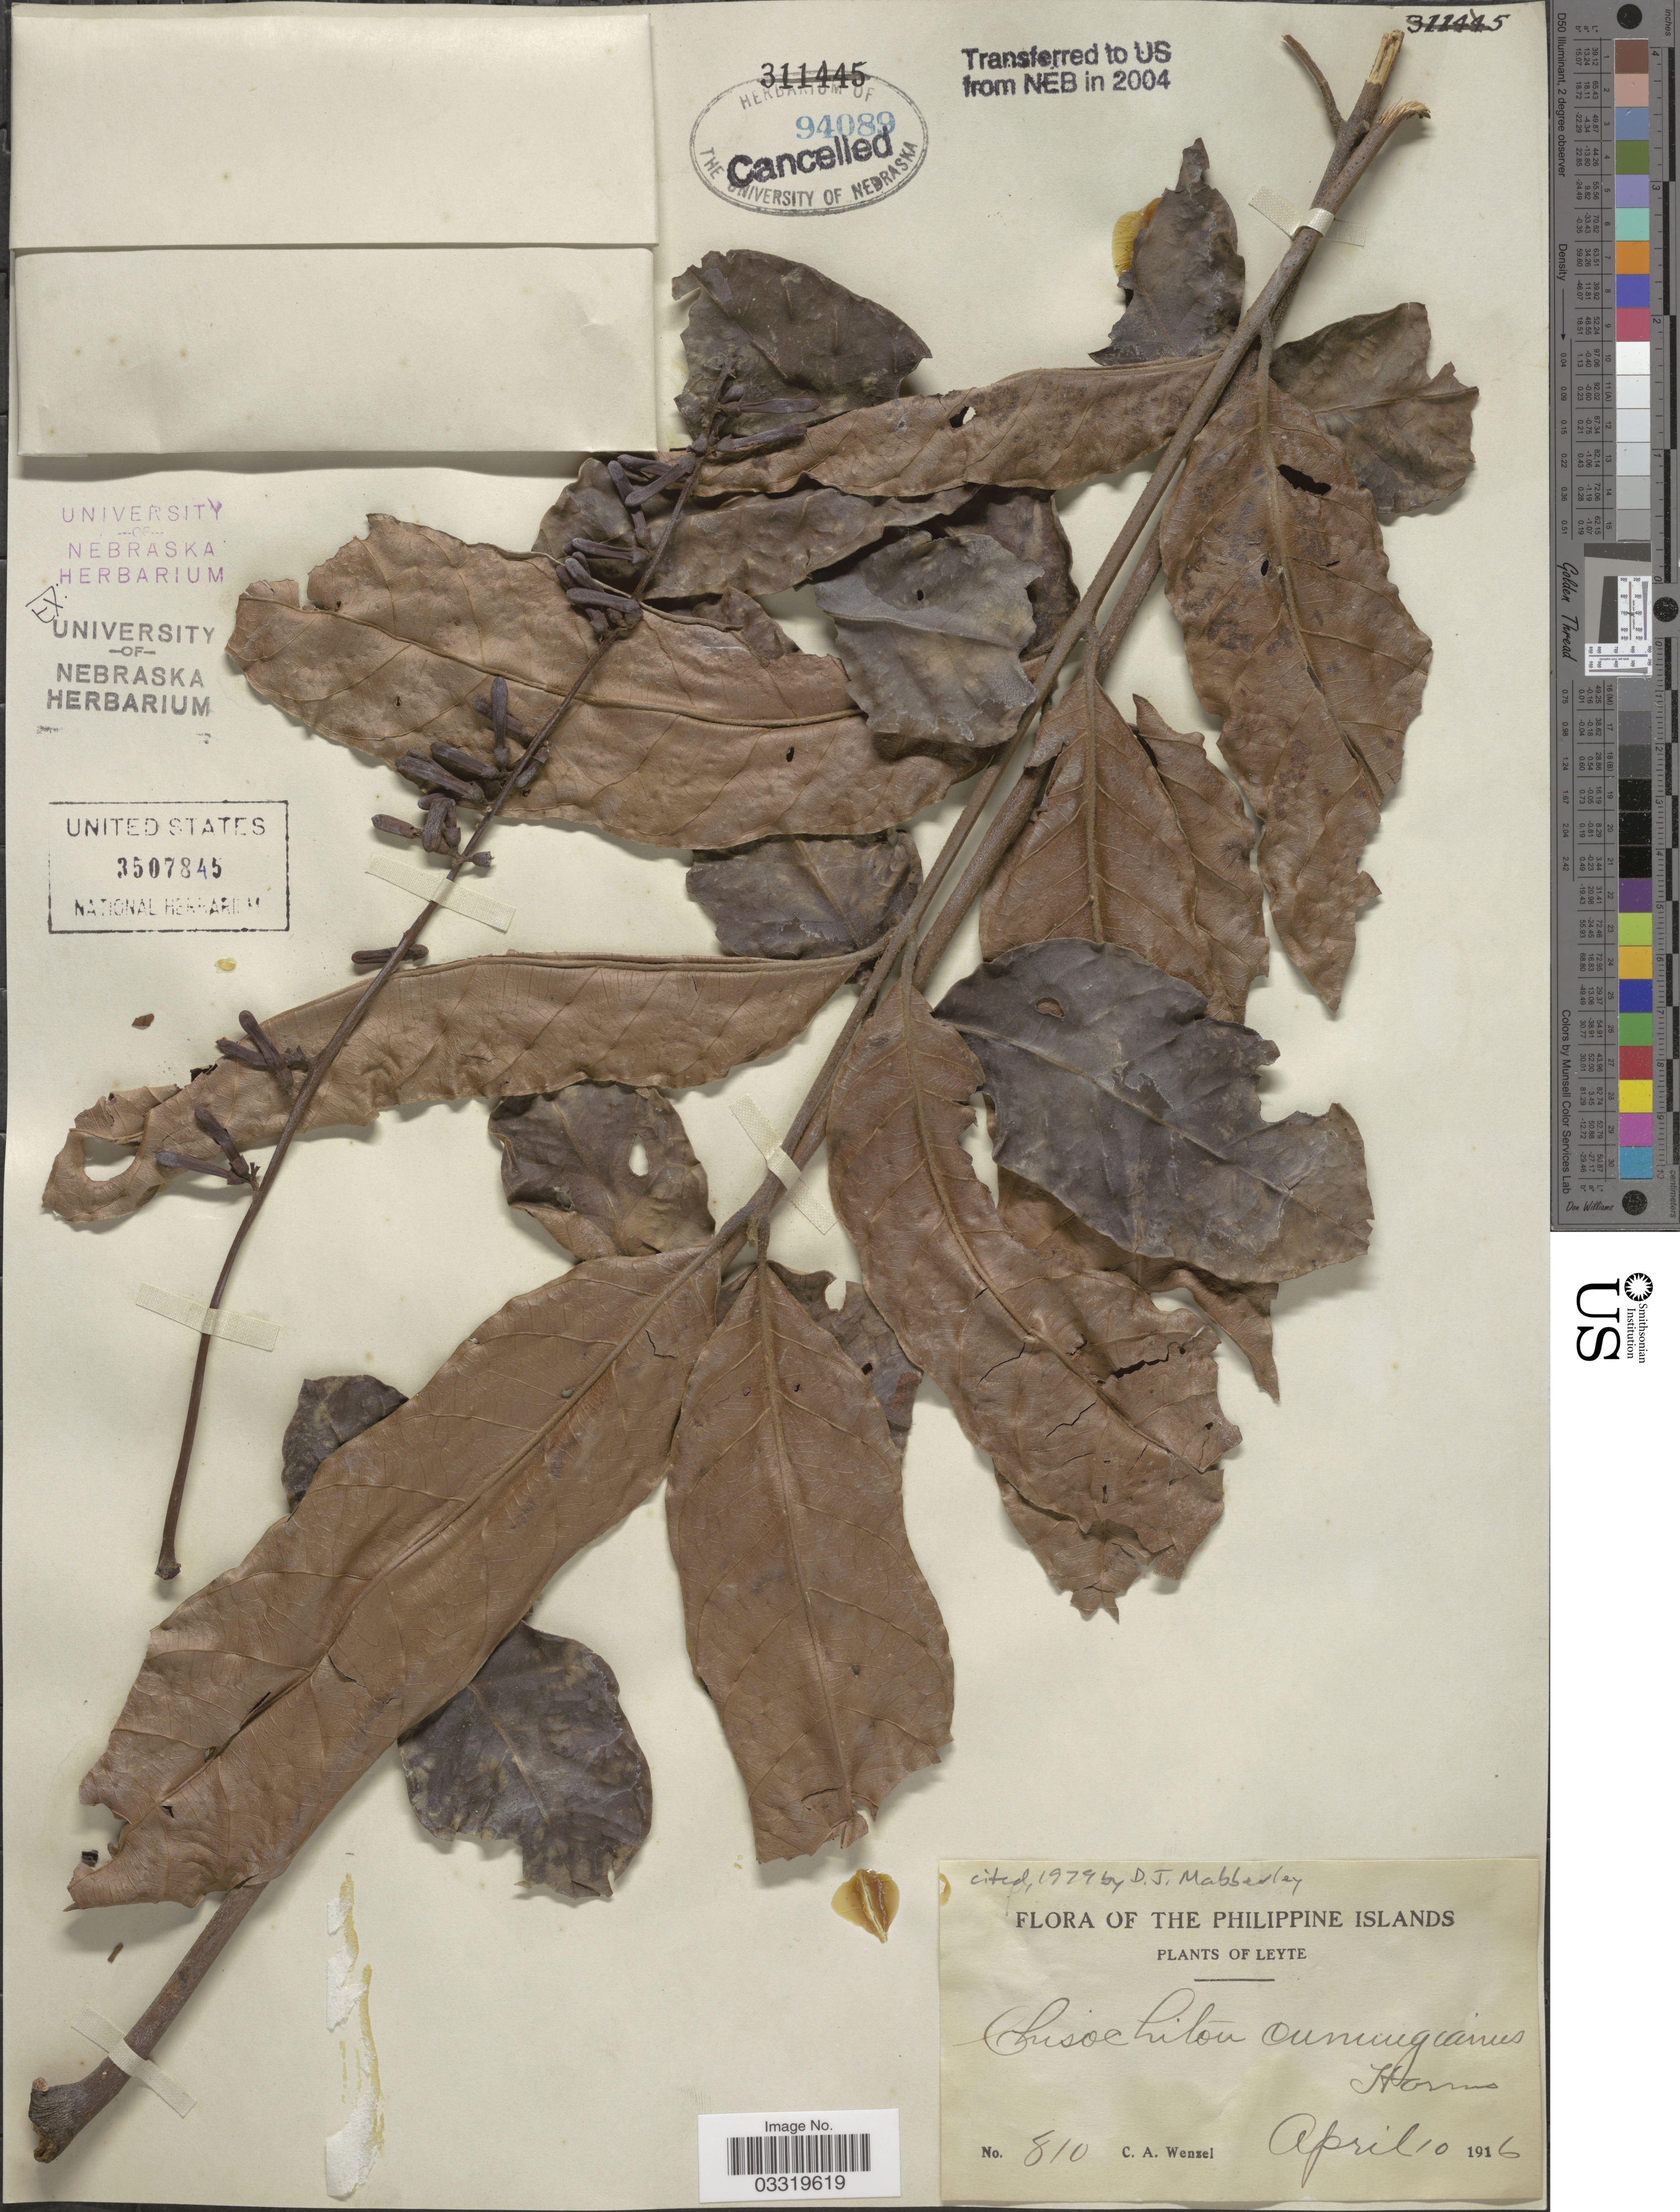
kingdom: Plantae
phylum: Tracheophyta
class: Magnoliopsida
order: Sapindales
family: Meliaceae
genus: Chisocheton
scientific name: Chisocheton cumingianus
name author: (C. DC.) Harms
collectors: C. Wenzel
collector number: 810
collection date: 1916-04-10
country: Philippines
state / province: Eastern Visayas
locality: The Philippine Islands. Leyte.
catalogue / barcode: US 3507845